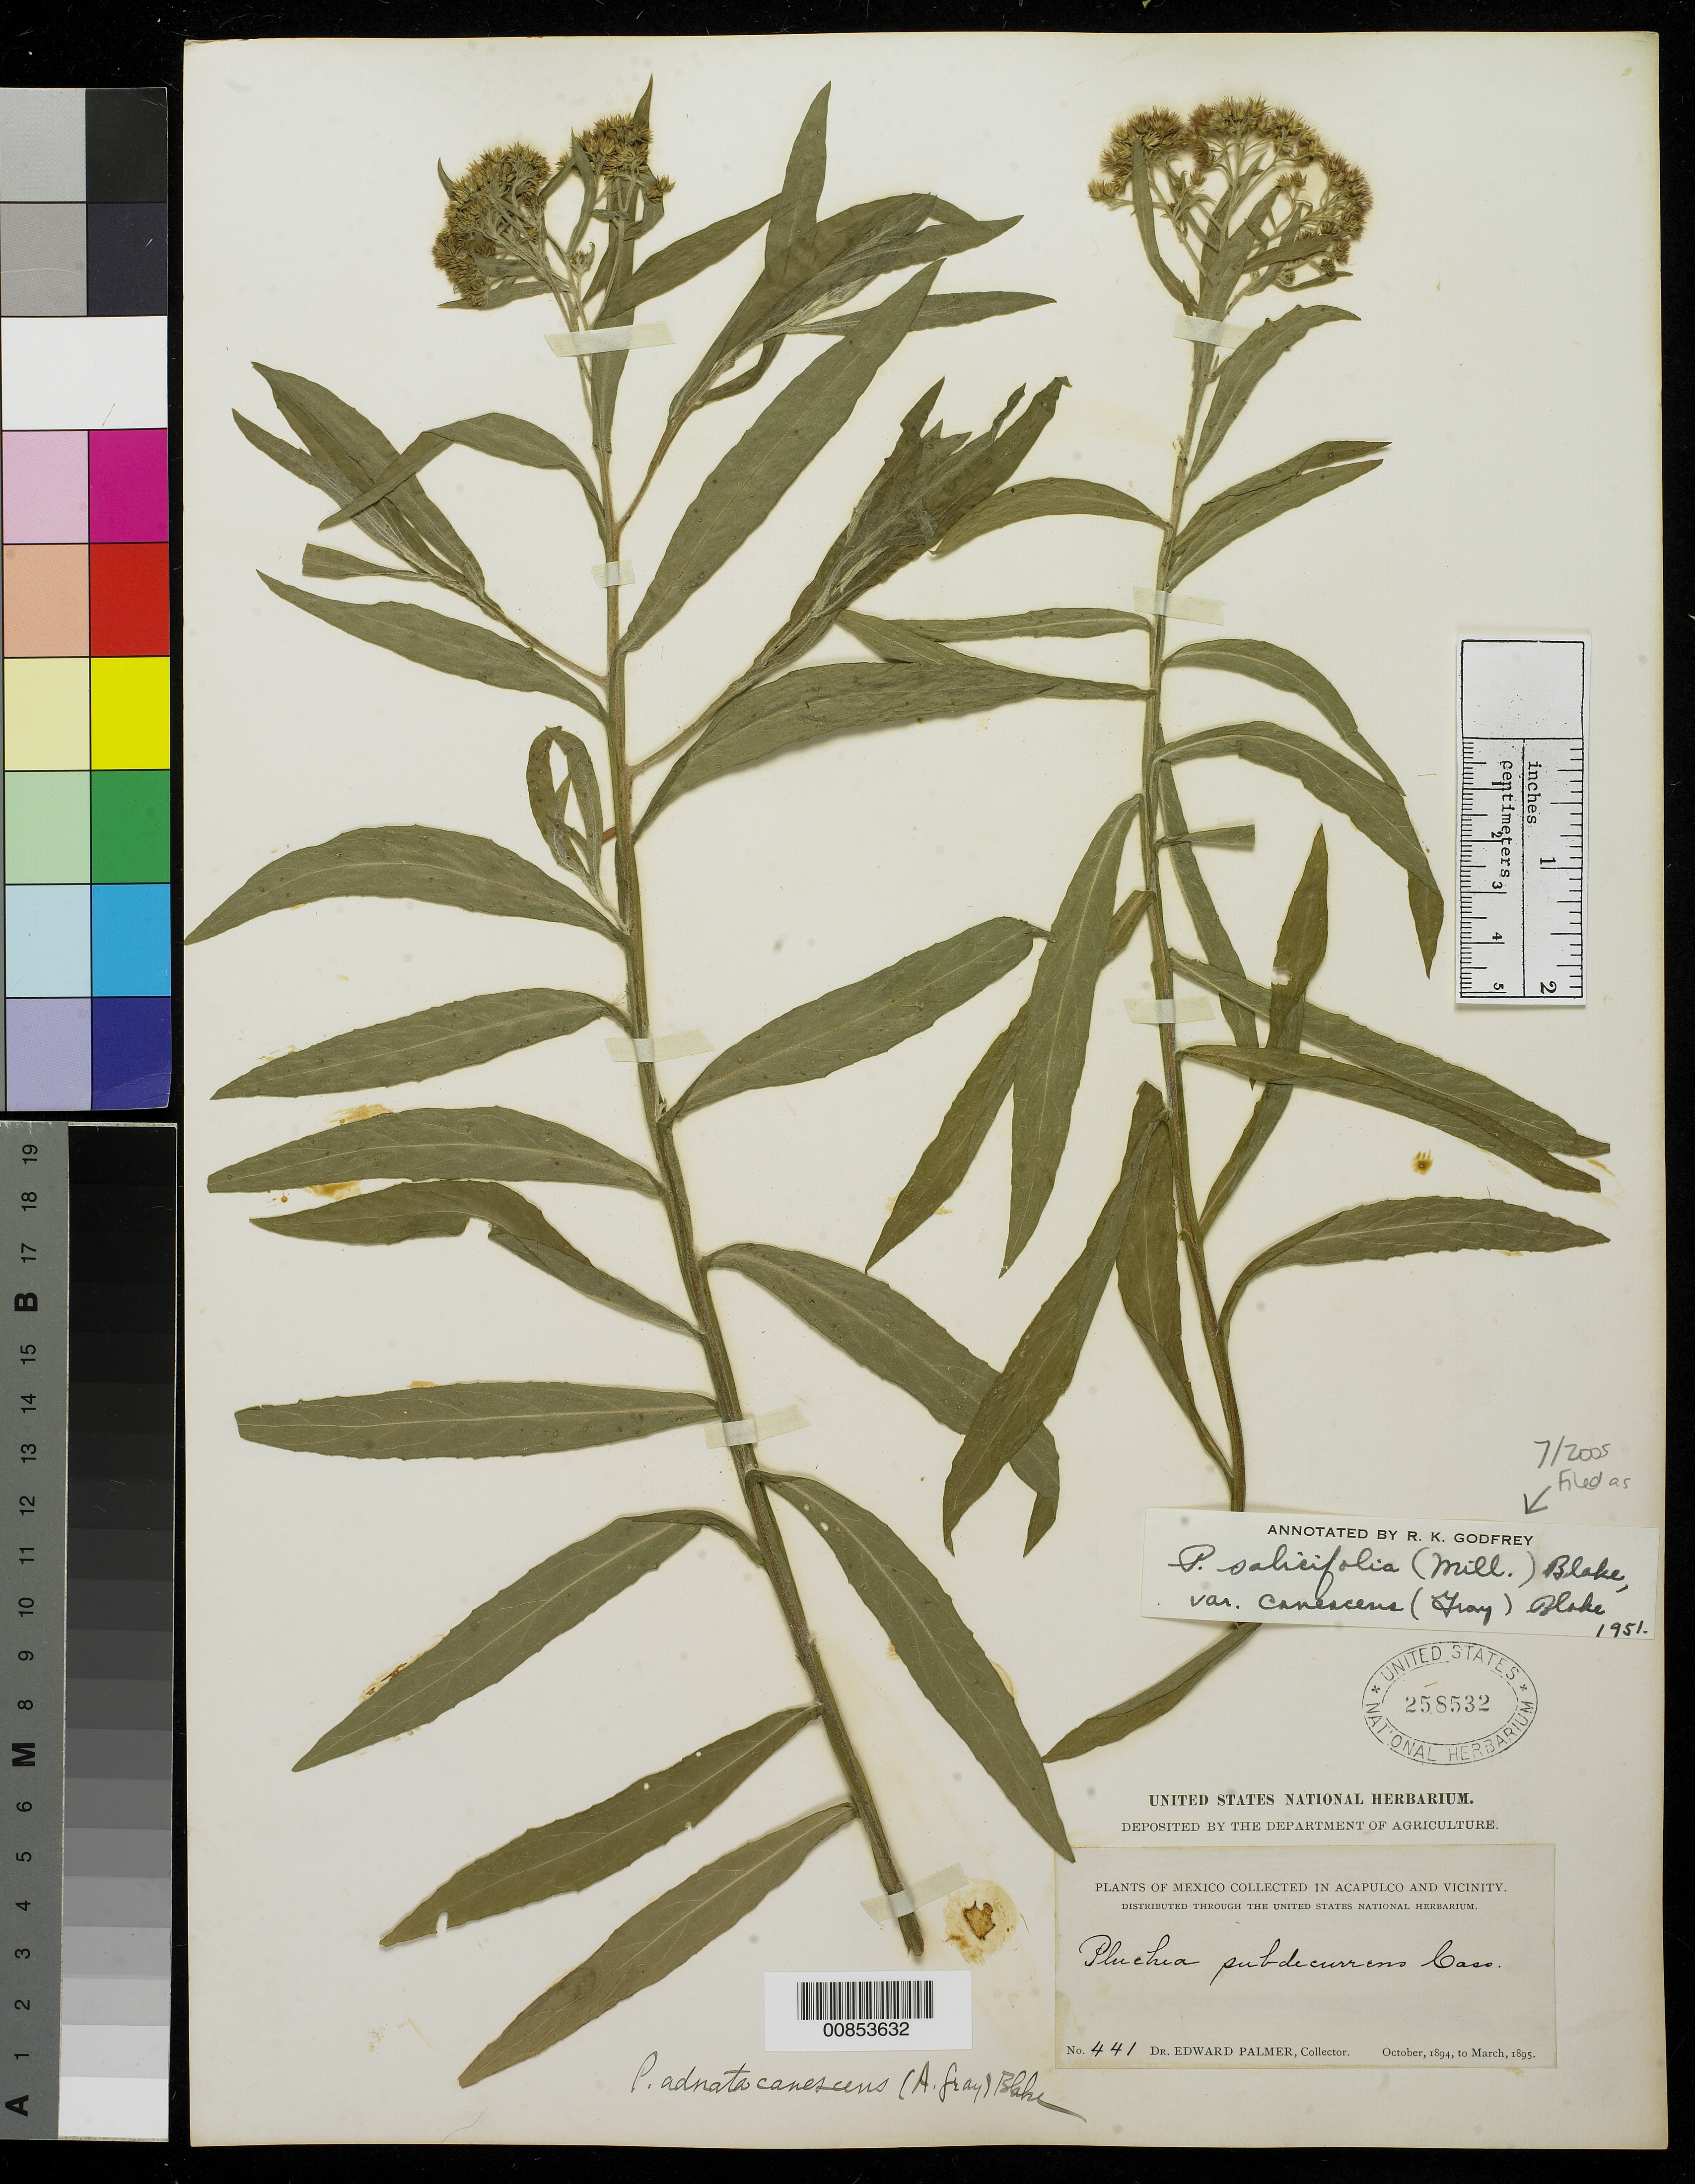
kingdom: Plantae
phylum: Tracheophyta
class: Magnoliopsida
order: Asterales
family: Asteraceae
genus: Pluchea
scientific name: Pluchea salicifolia var. canescens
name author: (A. Gray) S.F. Blake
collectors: E. Palmer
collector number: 441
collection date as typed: Oct 1894 to -- Mar 1895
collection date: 1894-10/1895-03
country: Mexico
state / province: Guerrero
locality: Acapulco, Guerrero and vicinity.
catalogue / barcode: US 258532